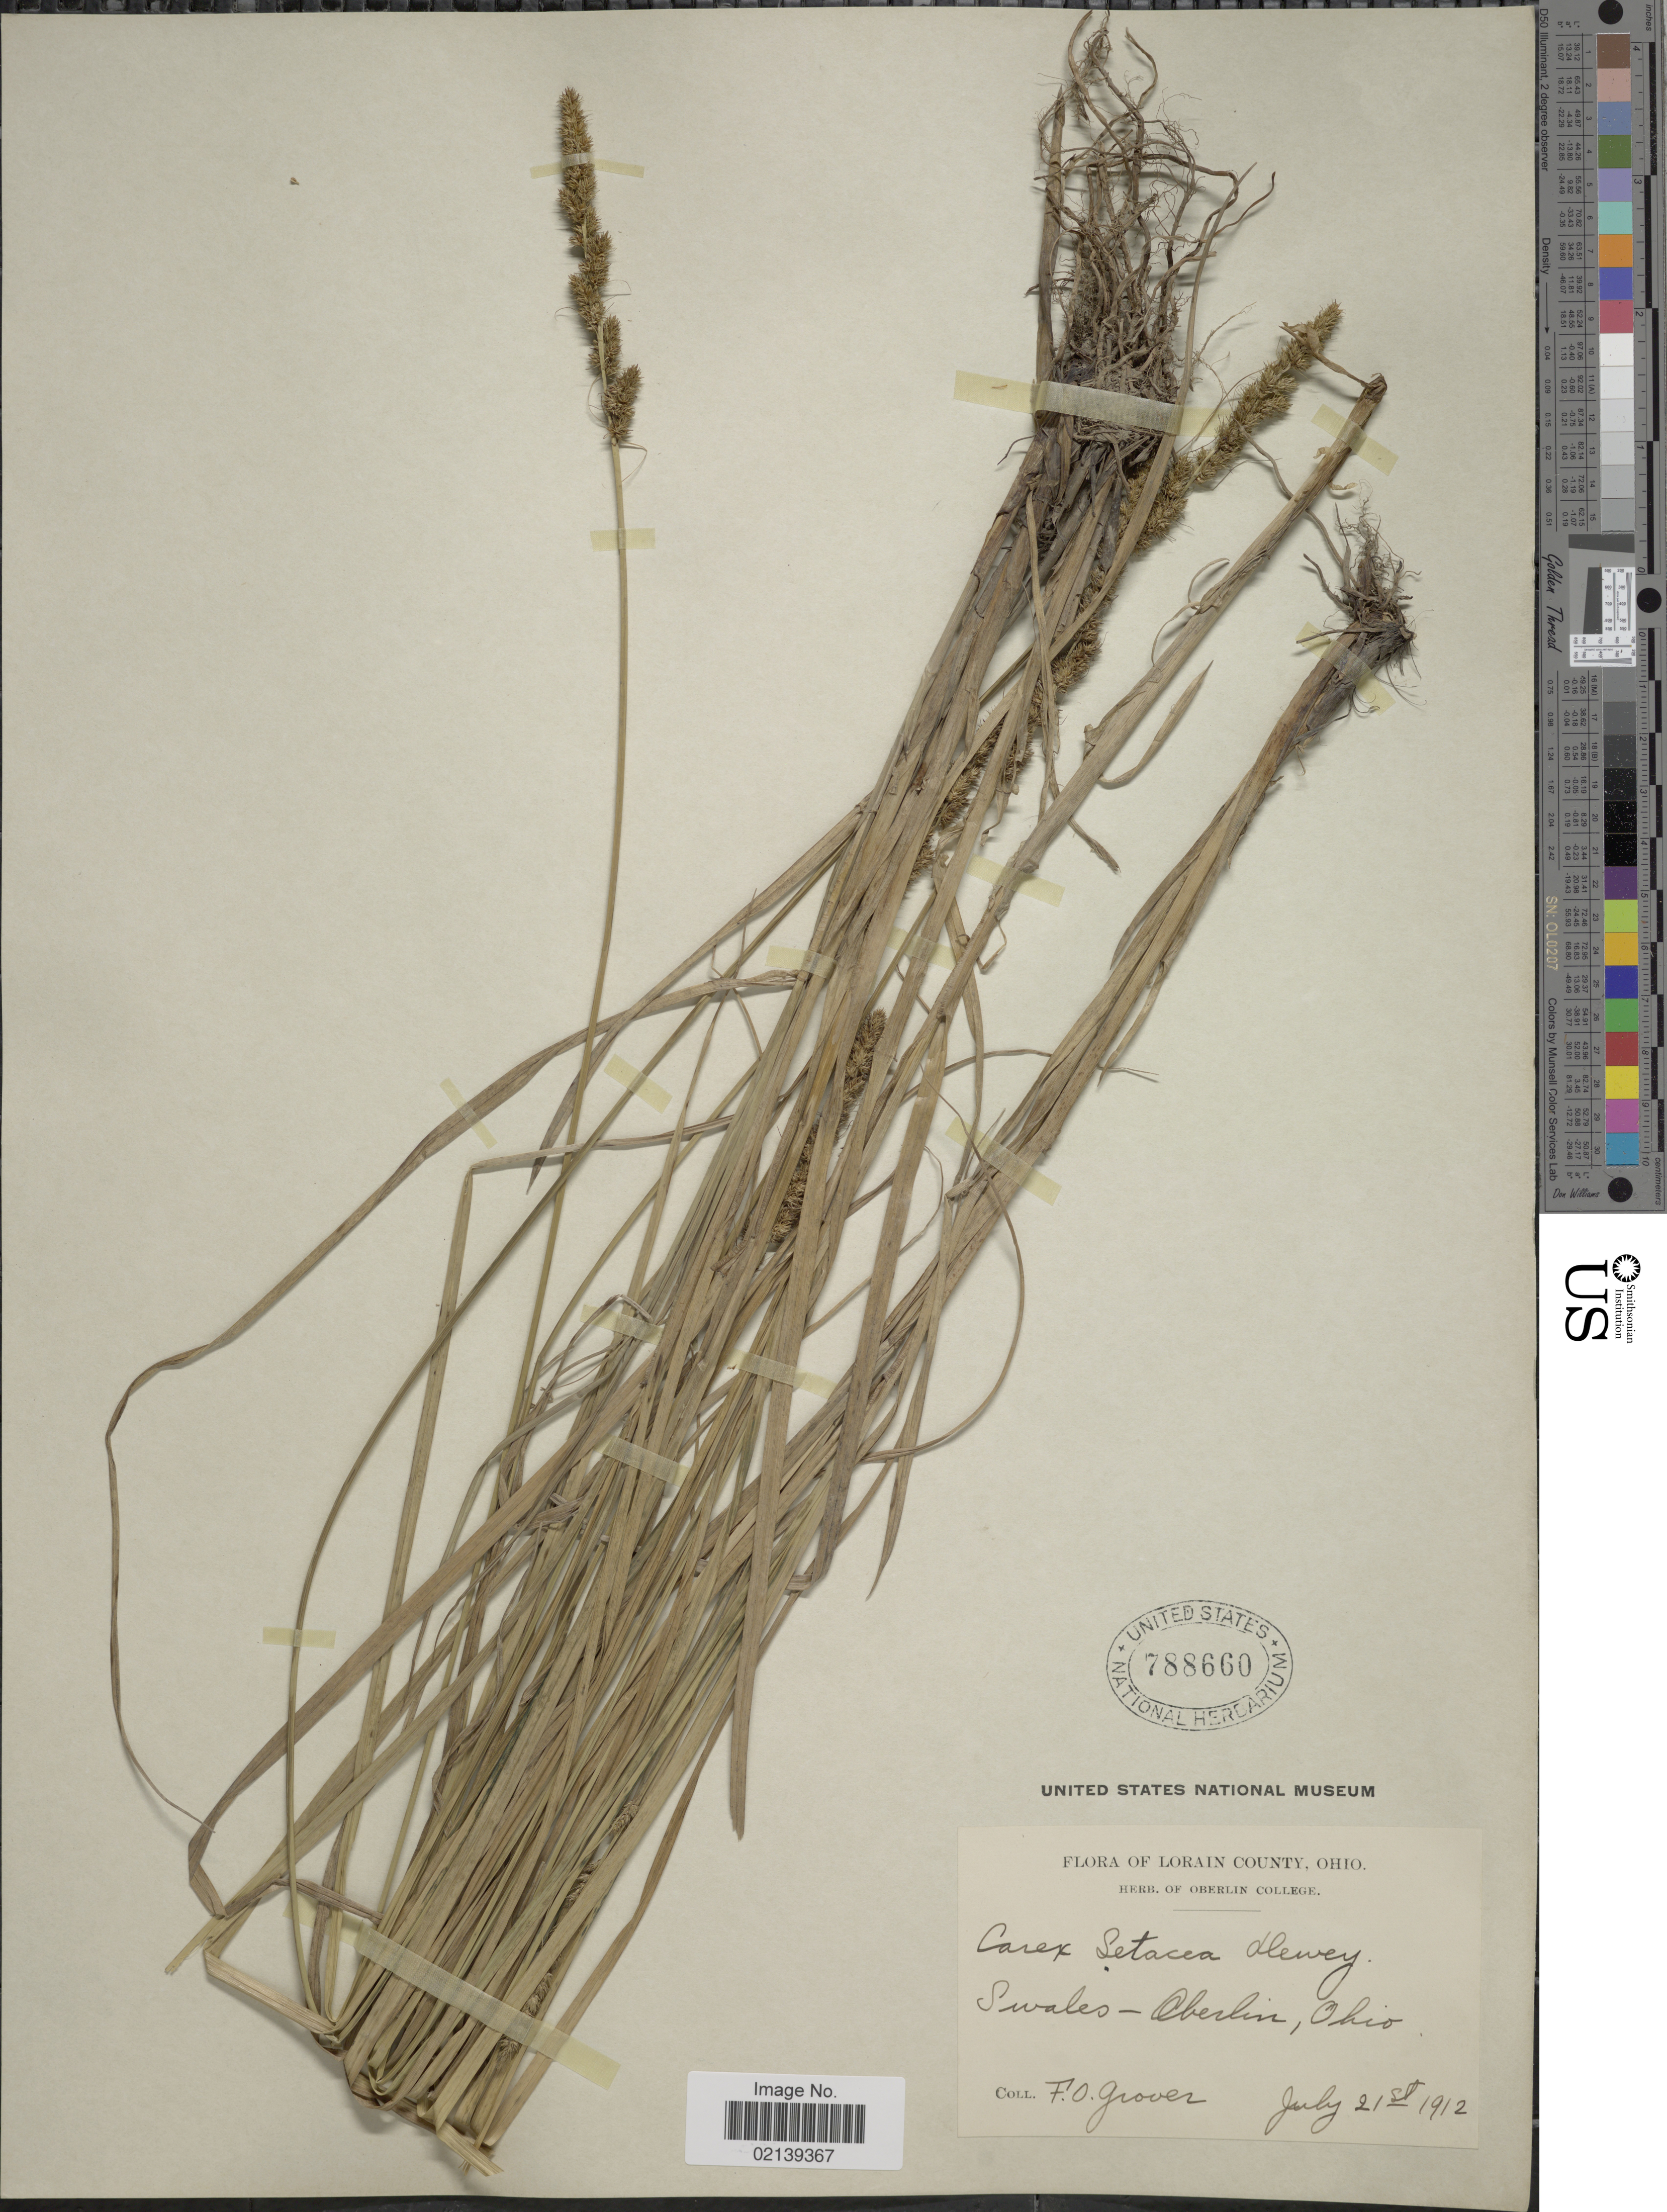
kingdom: Plantae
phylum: Tracheophyta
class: Liliopsida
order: Poales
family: Cyperaceae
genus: Carex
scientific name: Carex vulpinoidea Michx.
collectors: F. Grover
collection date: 1912-07-21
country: United States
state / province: Ohio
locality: Lorain County, Ohio, Swales, Oberlin, Ohio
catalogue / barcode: US 788660